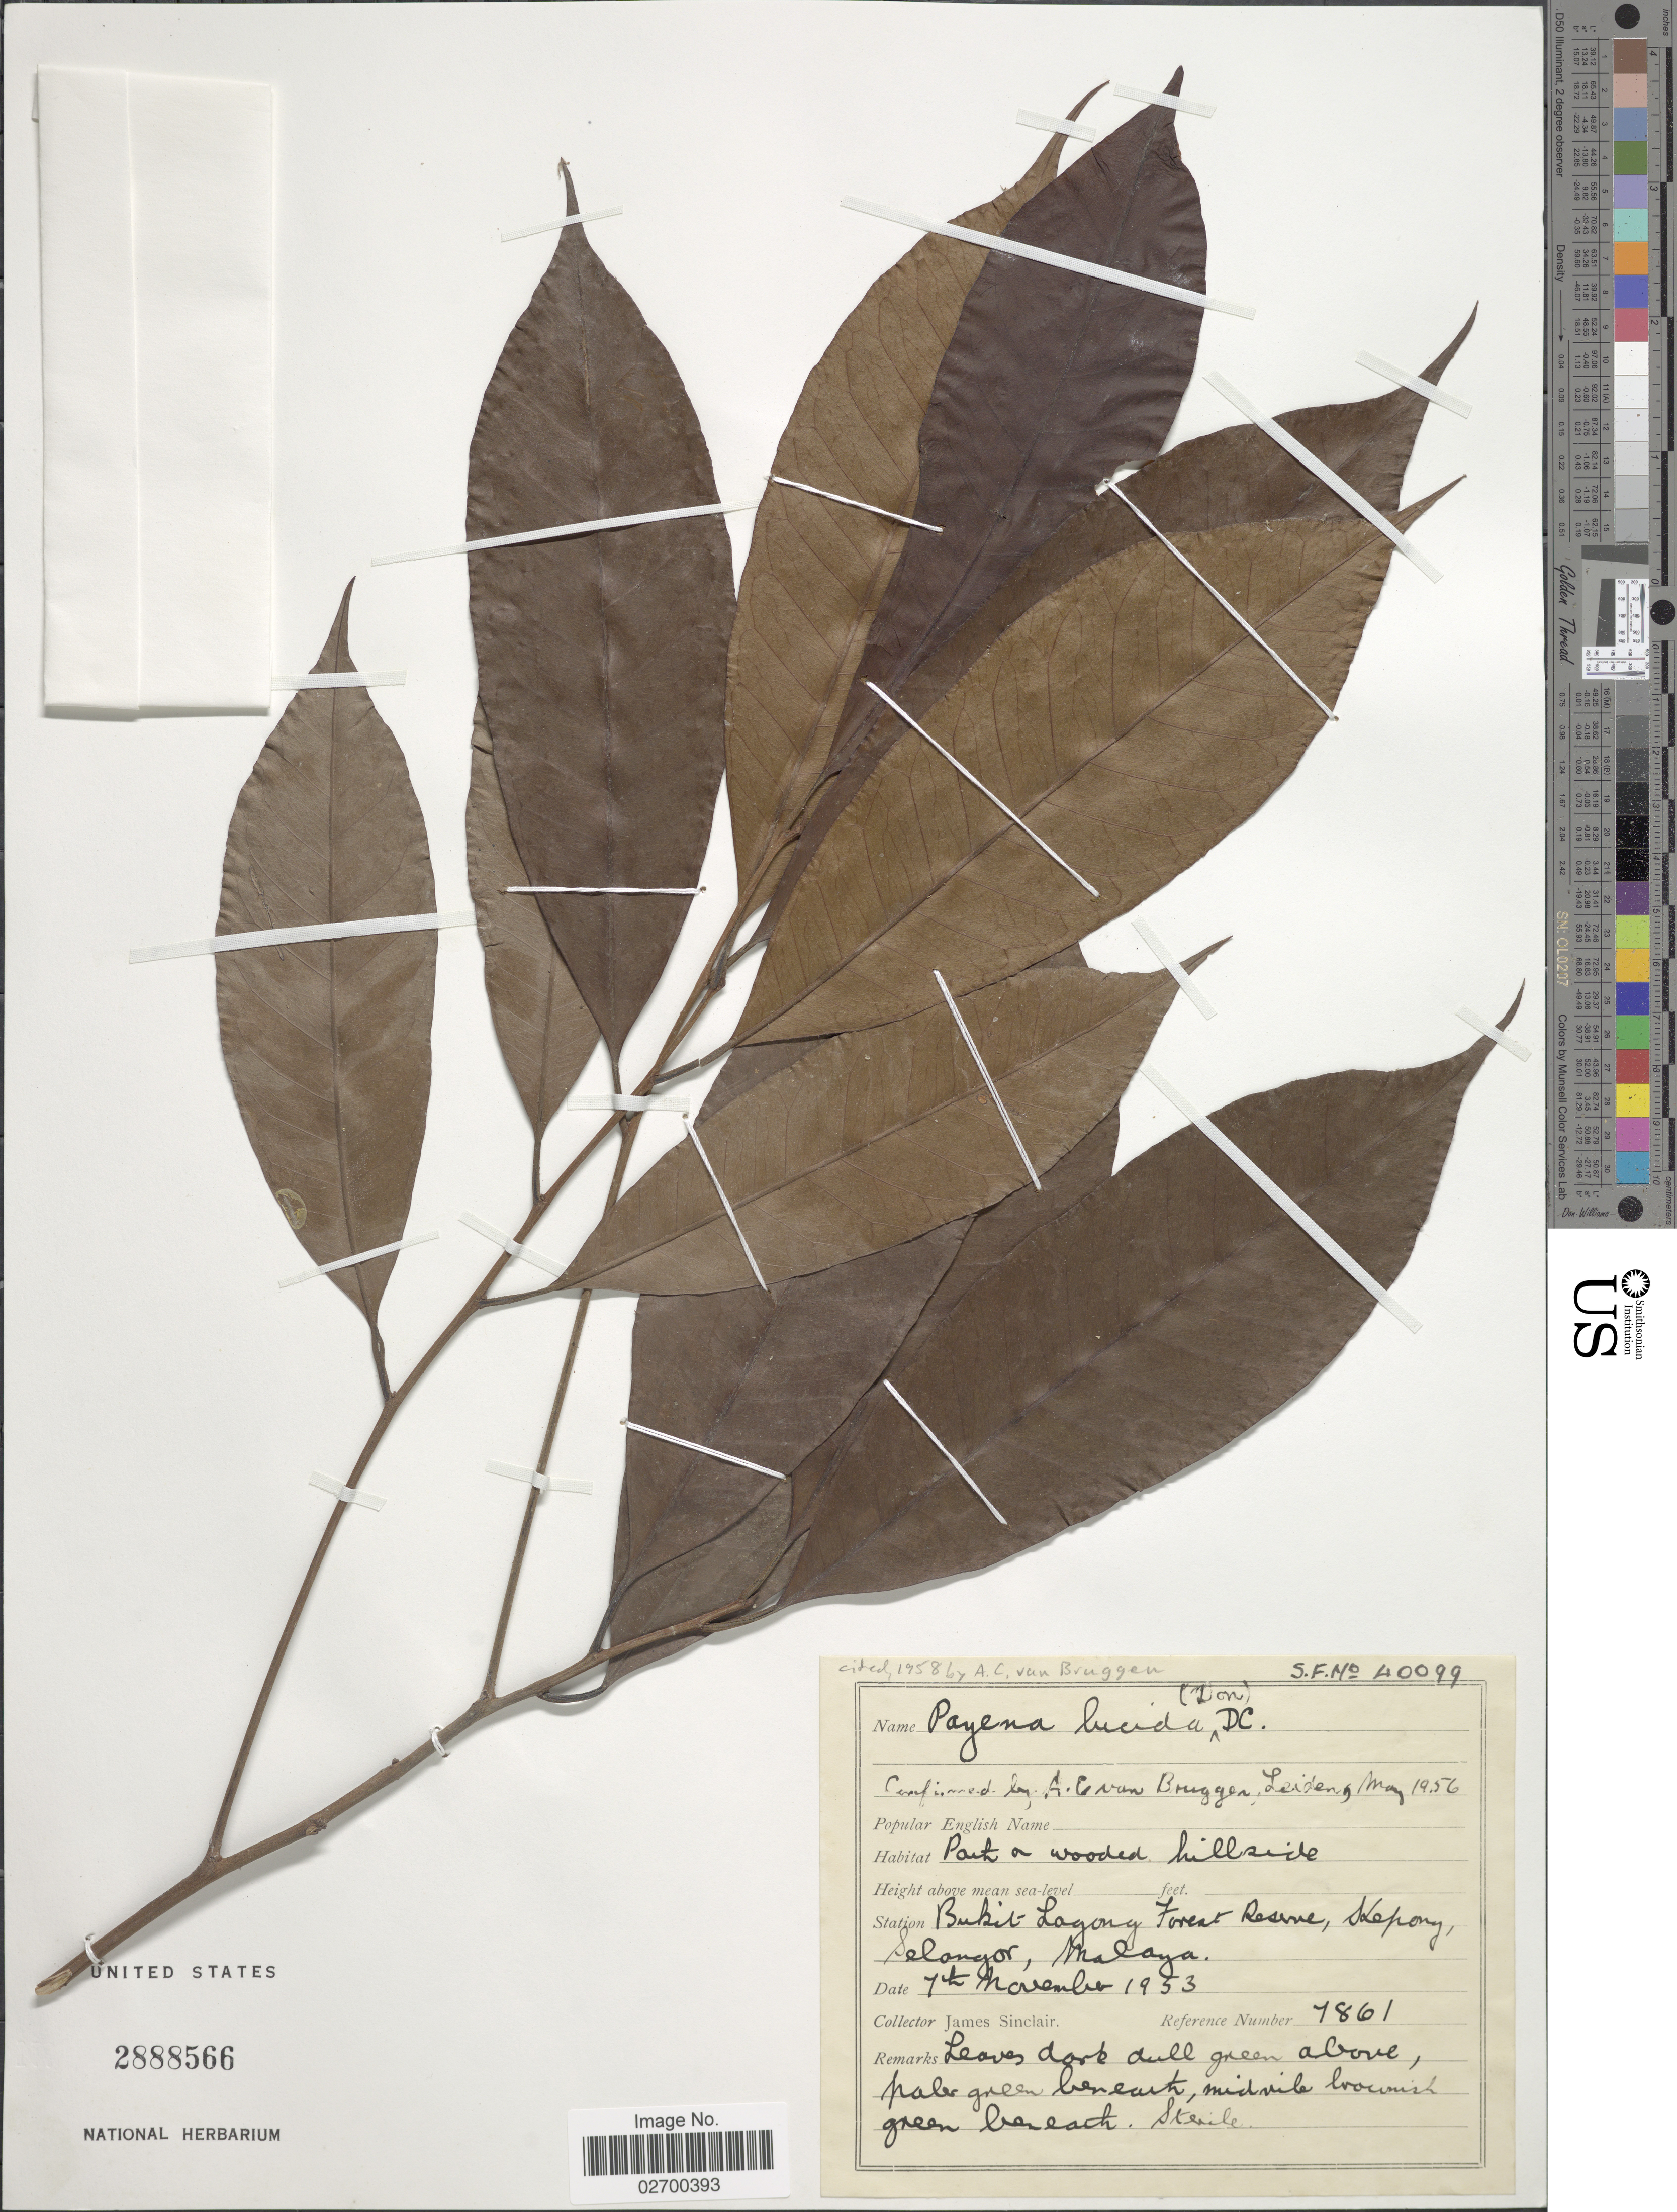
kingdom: Plantae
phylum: Tracheophyta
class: Magnoliopsida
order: Ericales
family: Sapotaceae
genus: Payena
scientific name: Payena lucida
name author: A. DC.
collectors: J. Sinclair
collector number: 7861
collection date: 1953-11-07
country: Malaysia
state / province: Selangor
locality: Bukit Lagong Forest Reserve, Kepong, Selangor, Malaya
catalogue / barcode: US 2888566